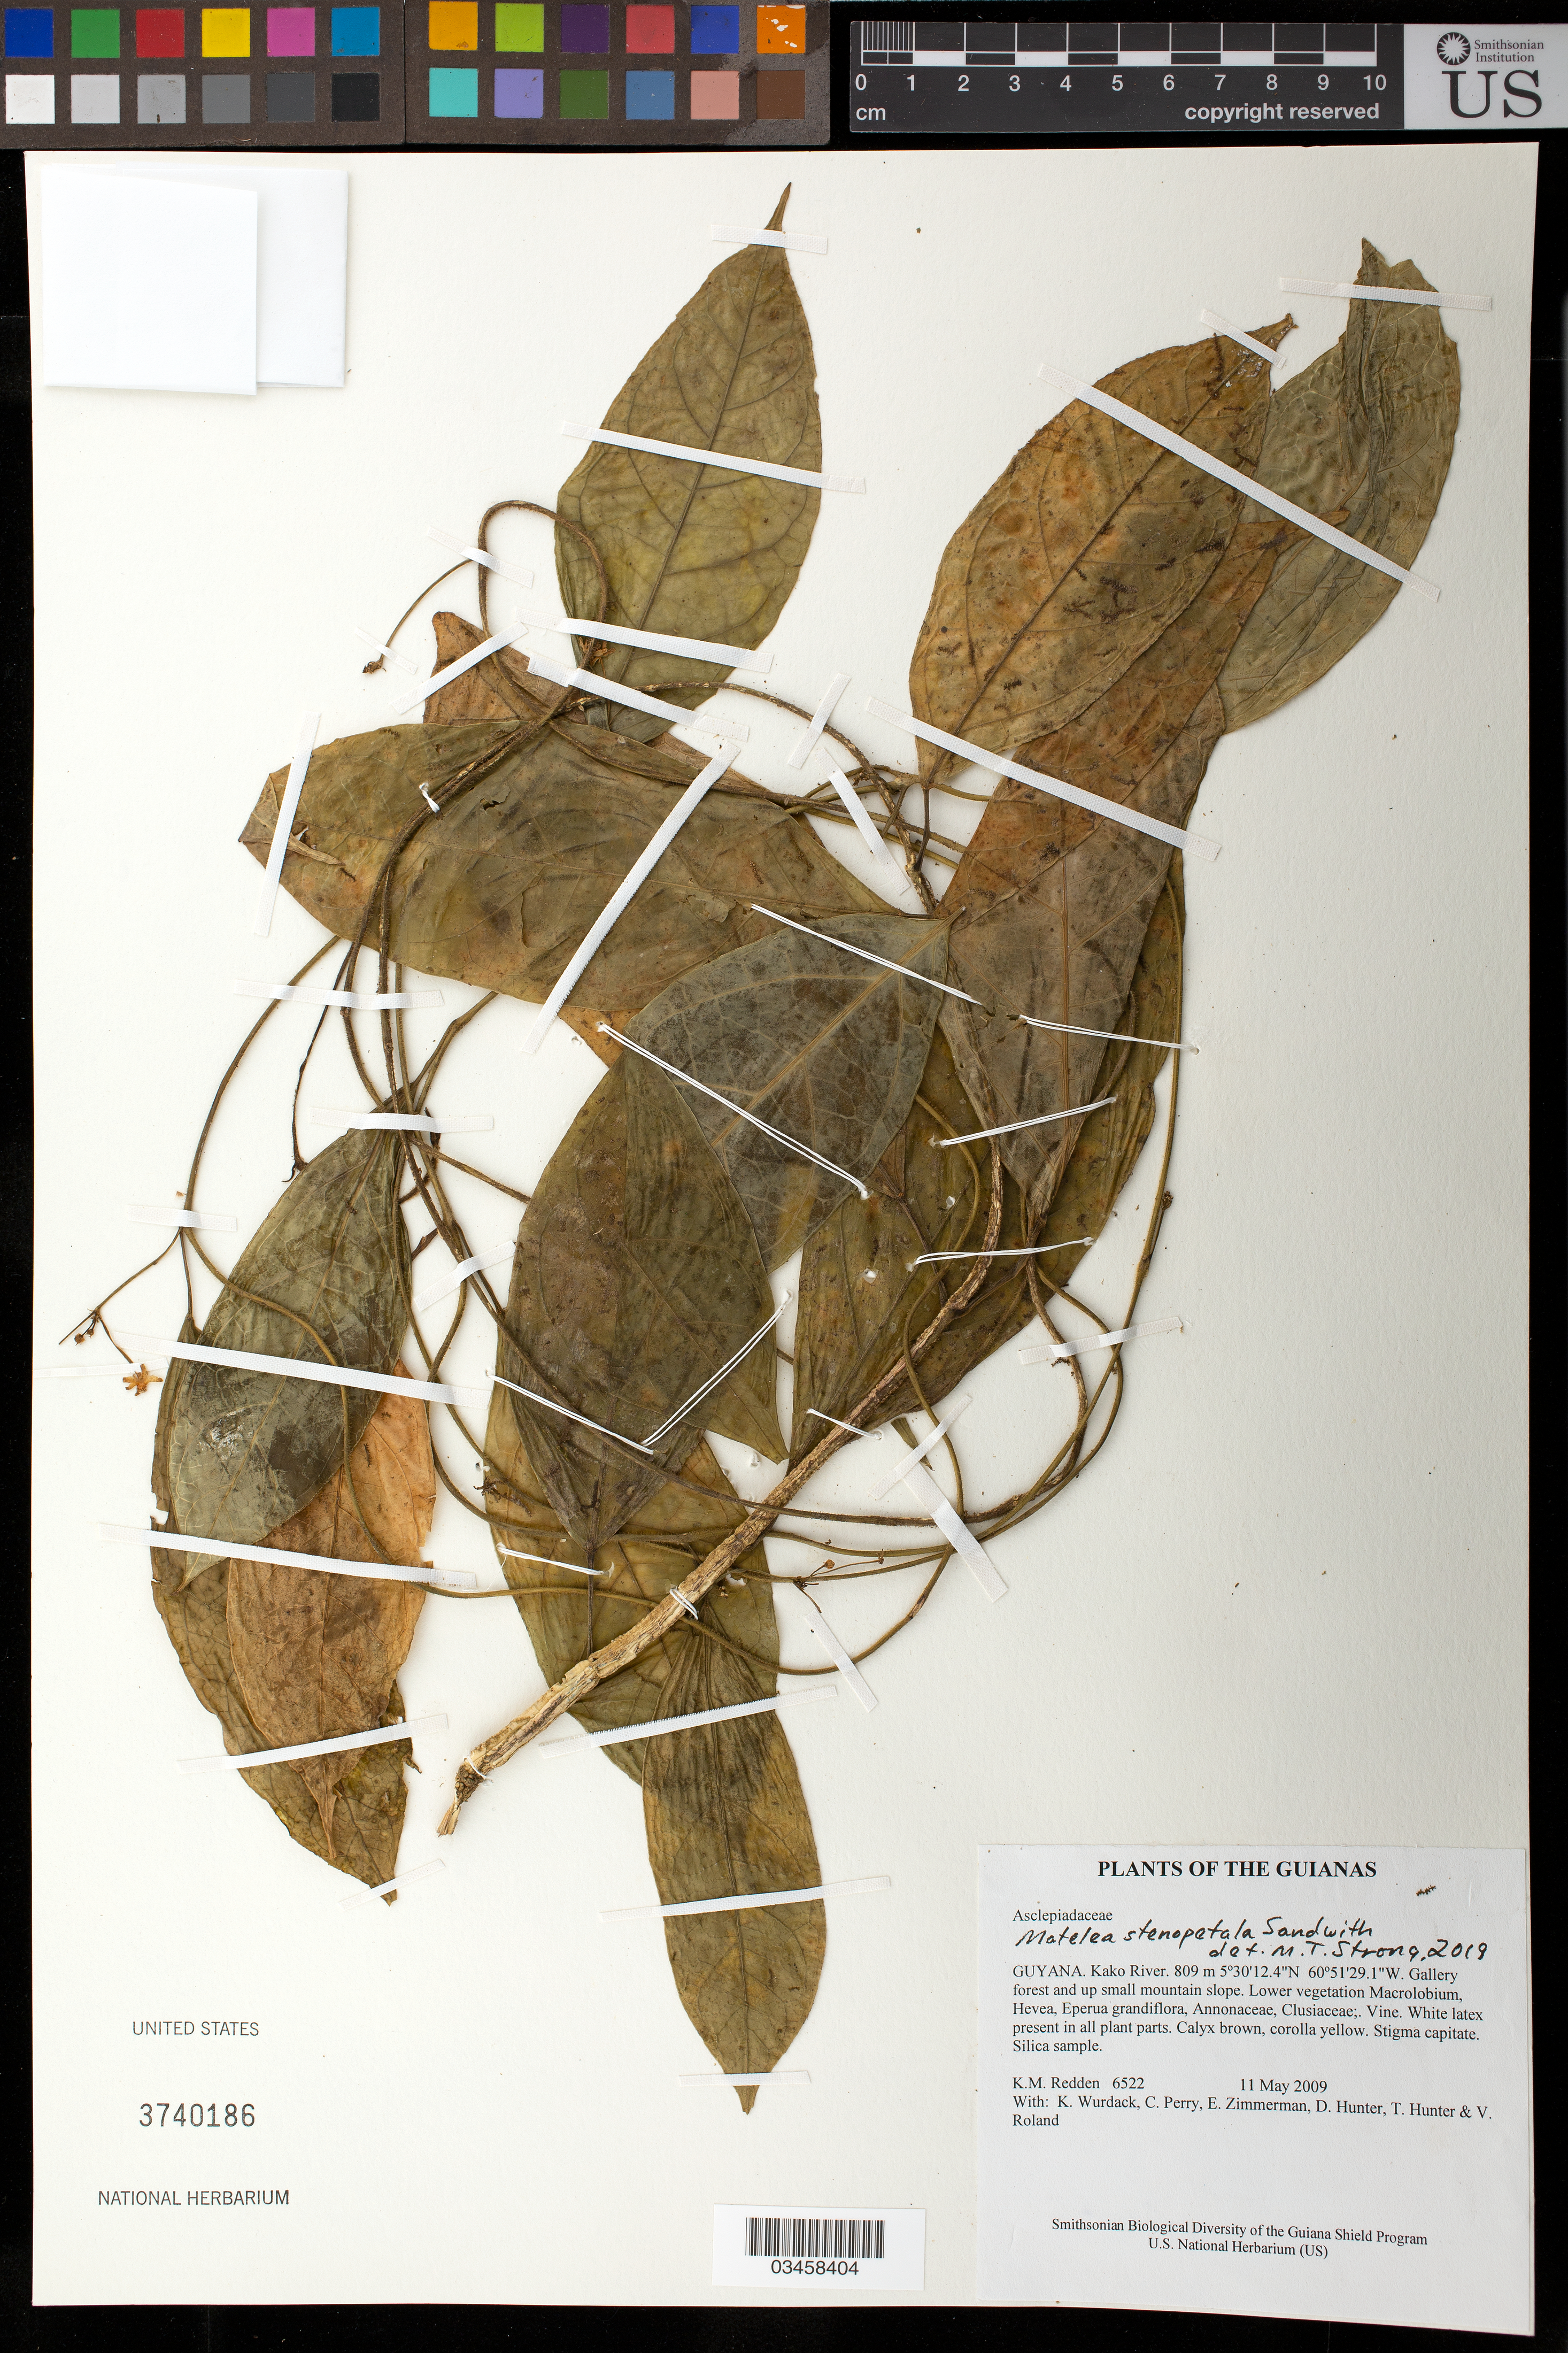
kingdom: Plantae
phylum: Tracheophyta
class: Magnoliopsida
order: Gentianales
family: Apocynaceae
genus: Matelea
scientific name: Matelea stenopetala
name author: Sandwith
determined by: Strong, Mark T., (BOT), Smithsonian Institution - National Museum of Natural History (UNITED STATES)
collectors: K. M. Redden, K. Wurdack, C. Perry, E. Zimmerman, D. Hunter, T. Hunter & V. Roland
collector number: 6522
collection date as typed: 11 May 2009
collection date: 2009-05-11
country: Guyana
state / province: Cuyuni-Mazaruni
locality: Kako River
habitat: Gallery forest and up small mountain slope. Lower vegetation Macrolobium, Hevea, Eperua grandiflora, Annonaceae, Clusiaceae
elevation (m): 809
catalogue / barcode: US 3740186